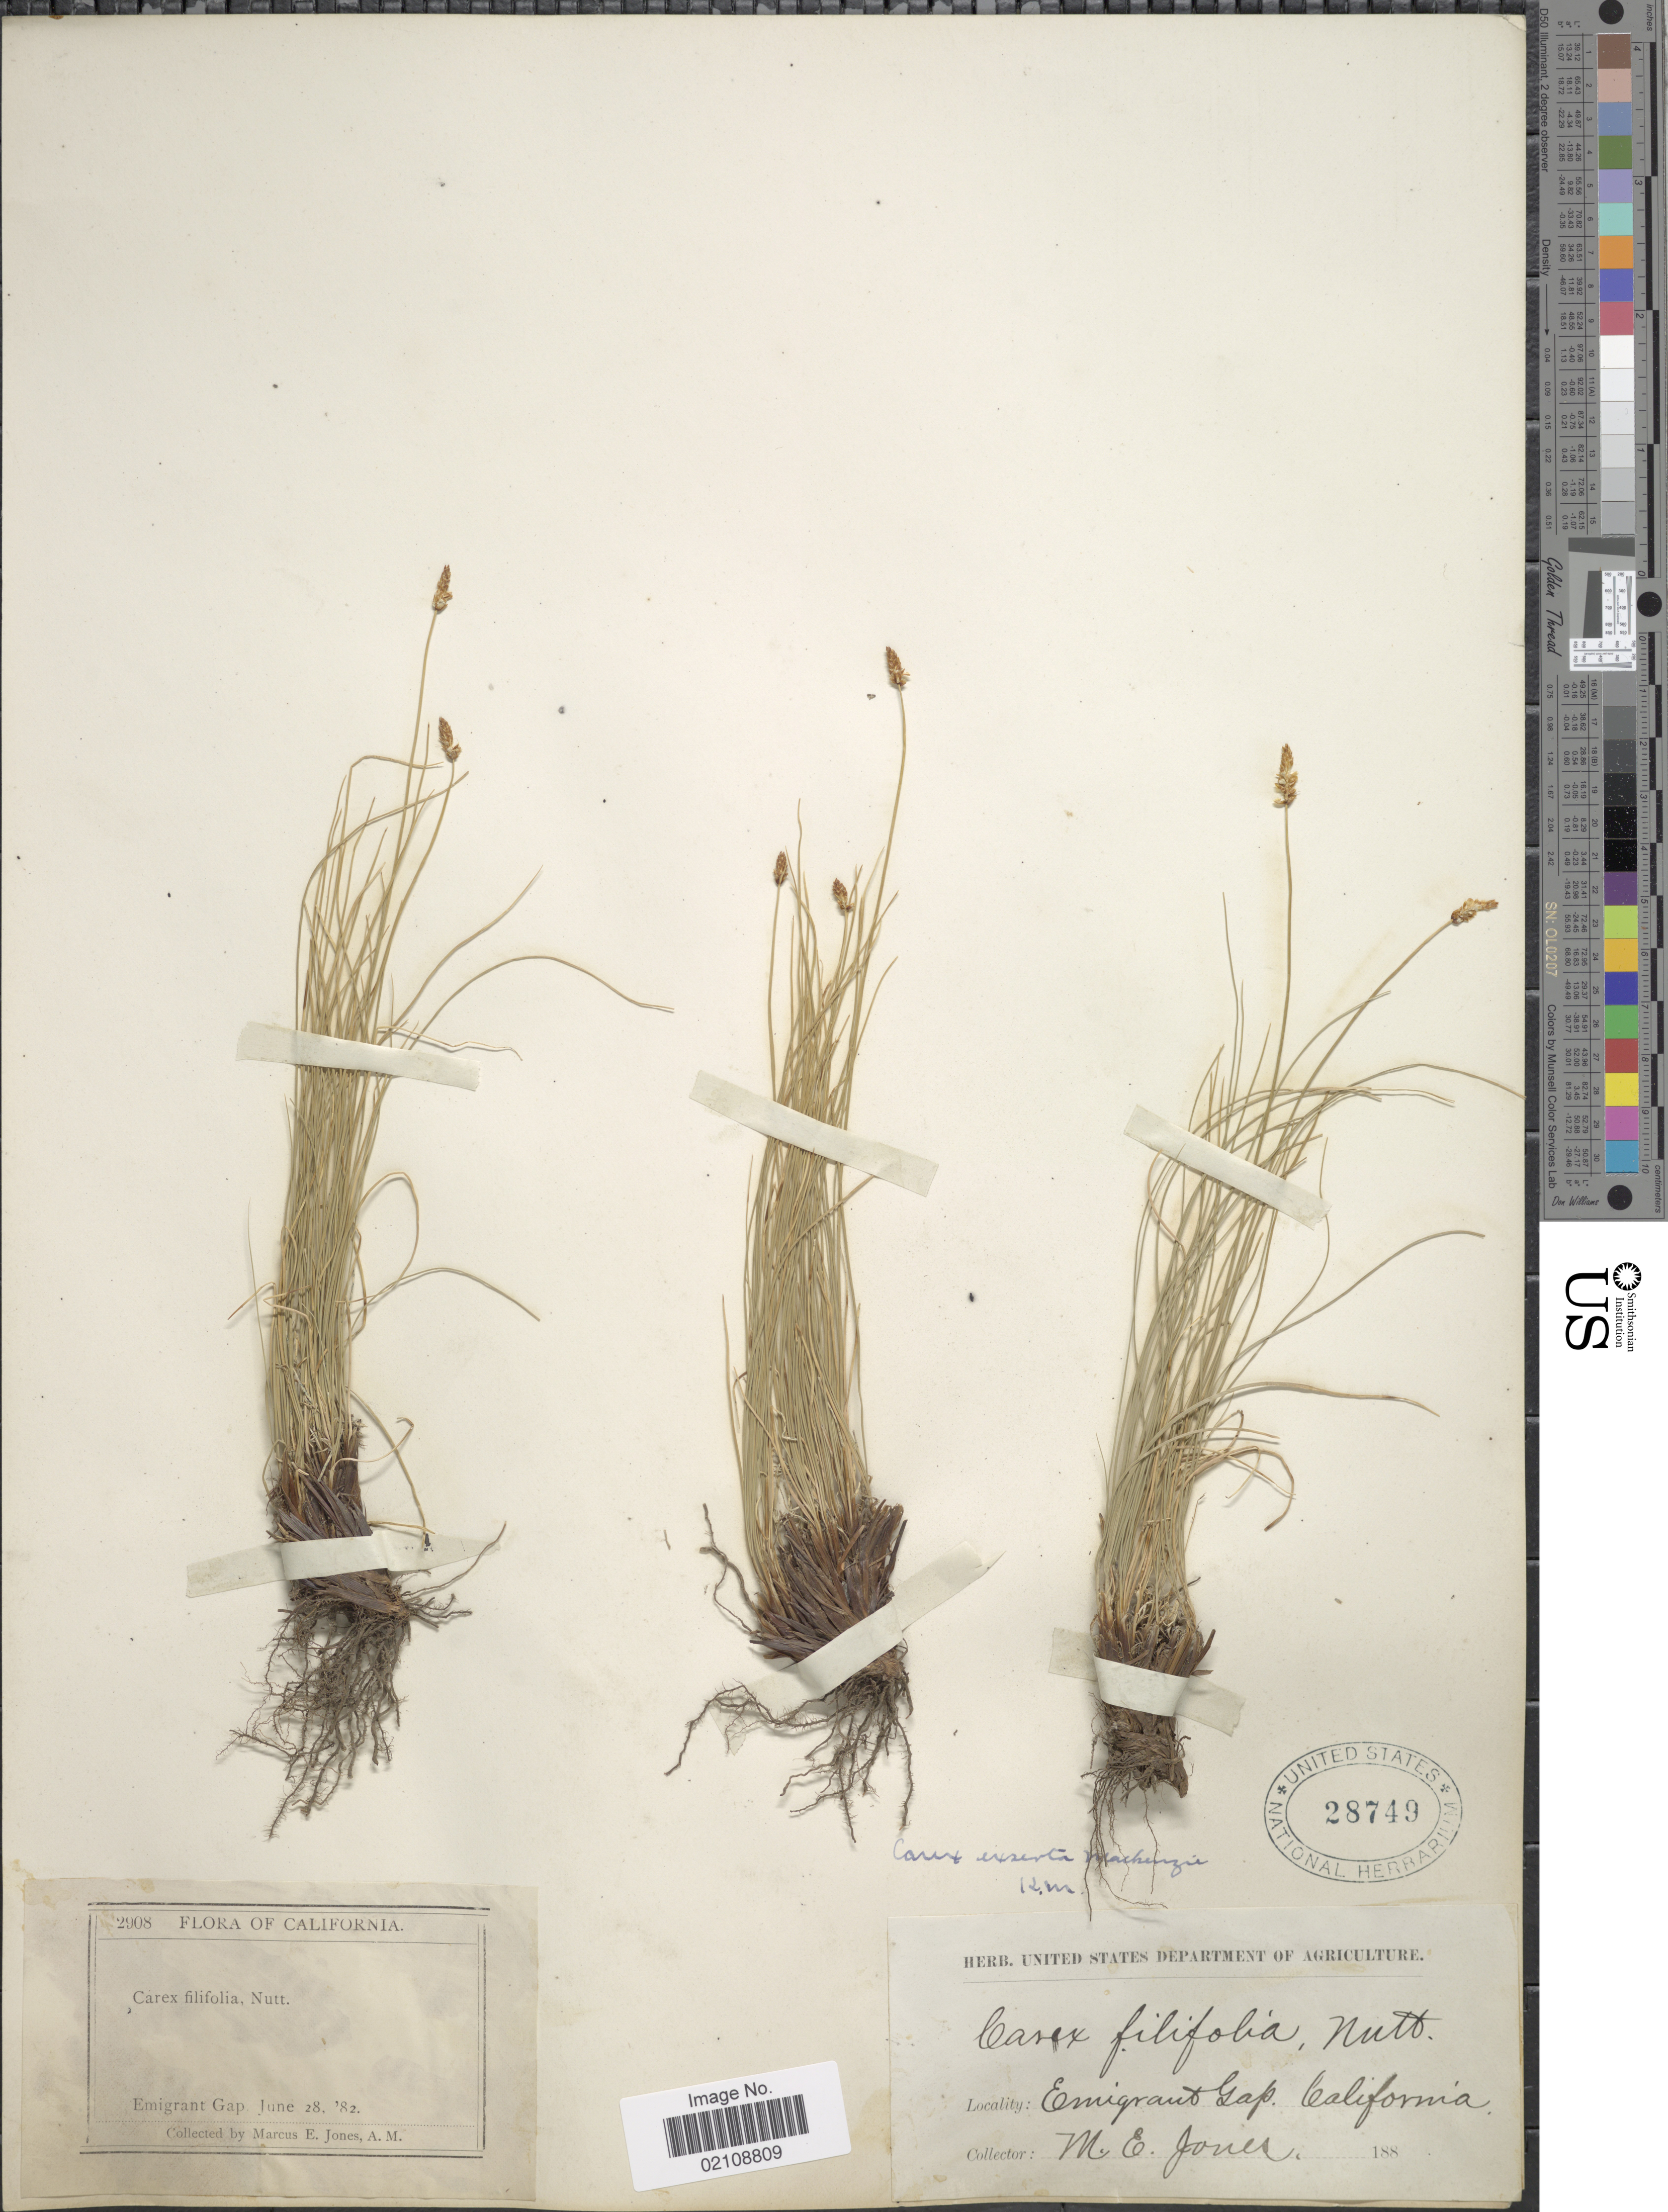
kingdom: Plantae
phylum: Tracheophyta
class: Liliopsida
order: Poales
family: Cyperaceae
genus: Carex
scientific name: Carex filifolia var. erostrata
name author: Kük.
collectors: M. E. Jones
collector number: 2908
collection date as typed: Transcribed d/m/y: 28/6/82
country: United States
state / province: California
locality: Emigrant Gap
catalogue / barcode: US 28749